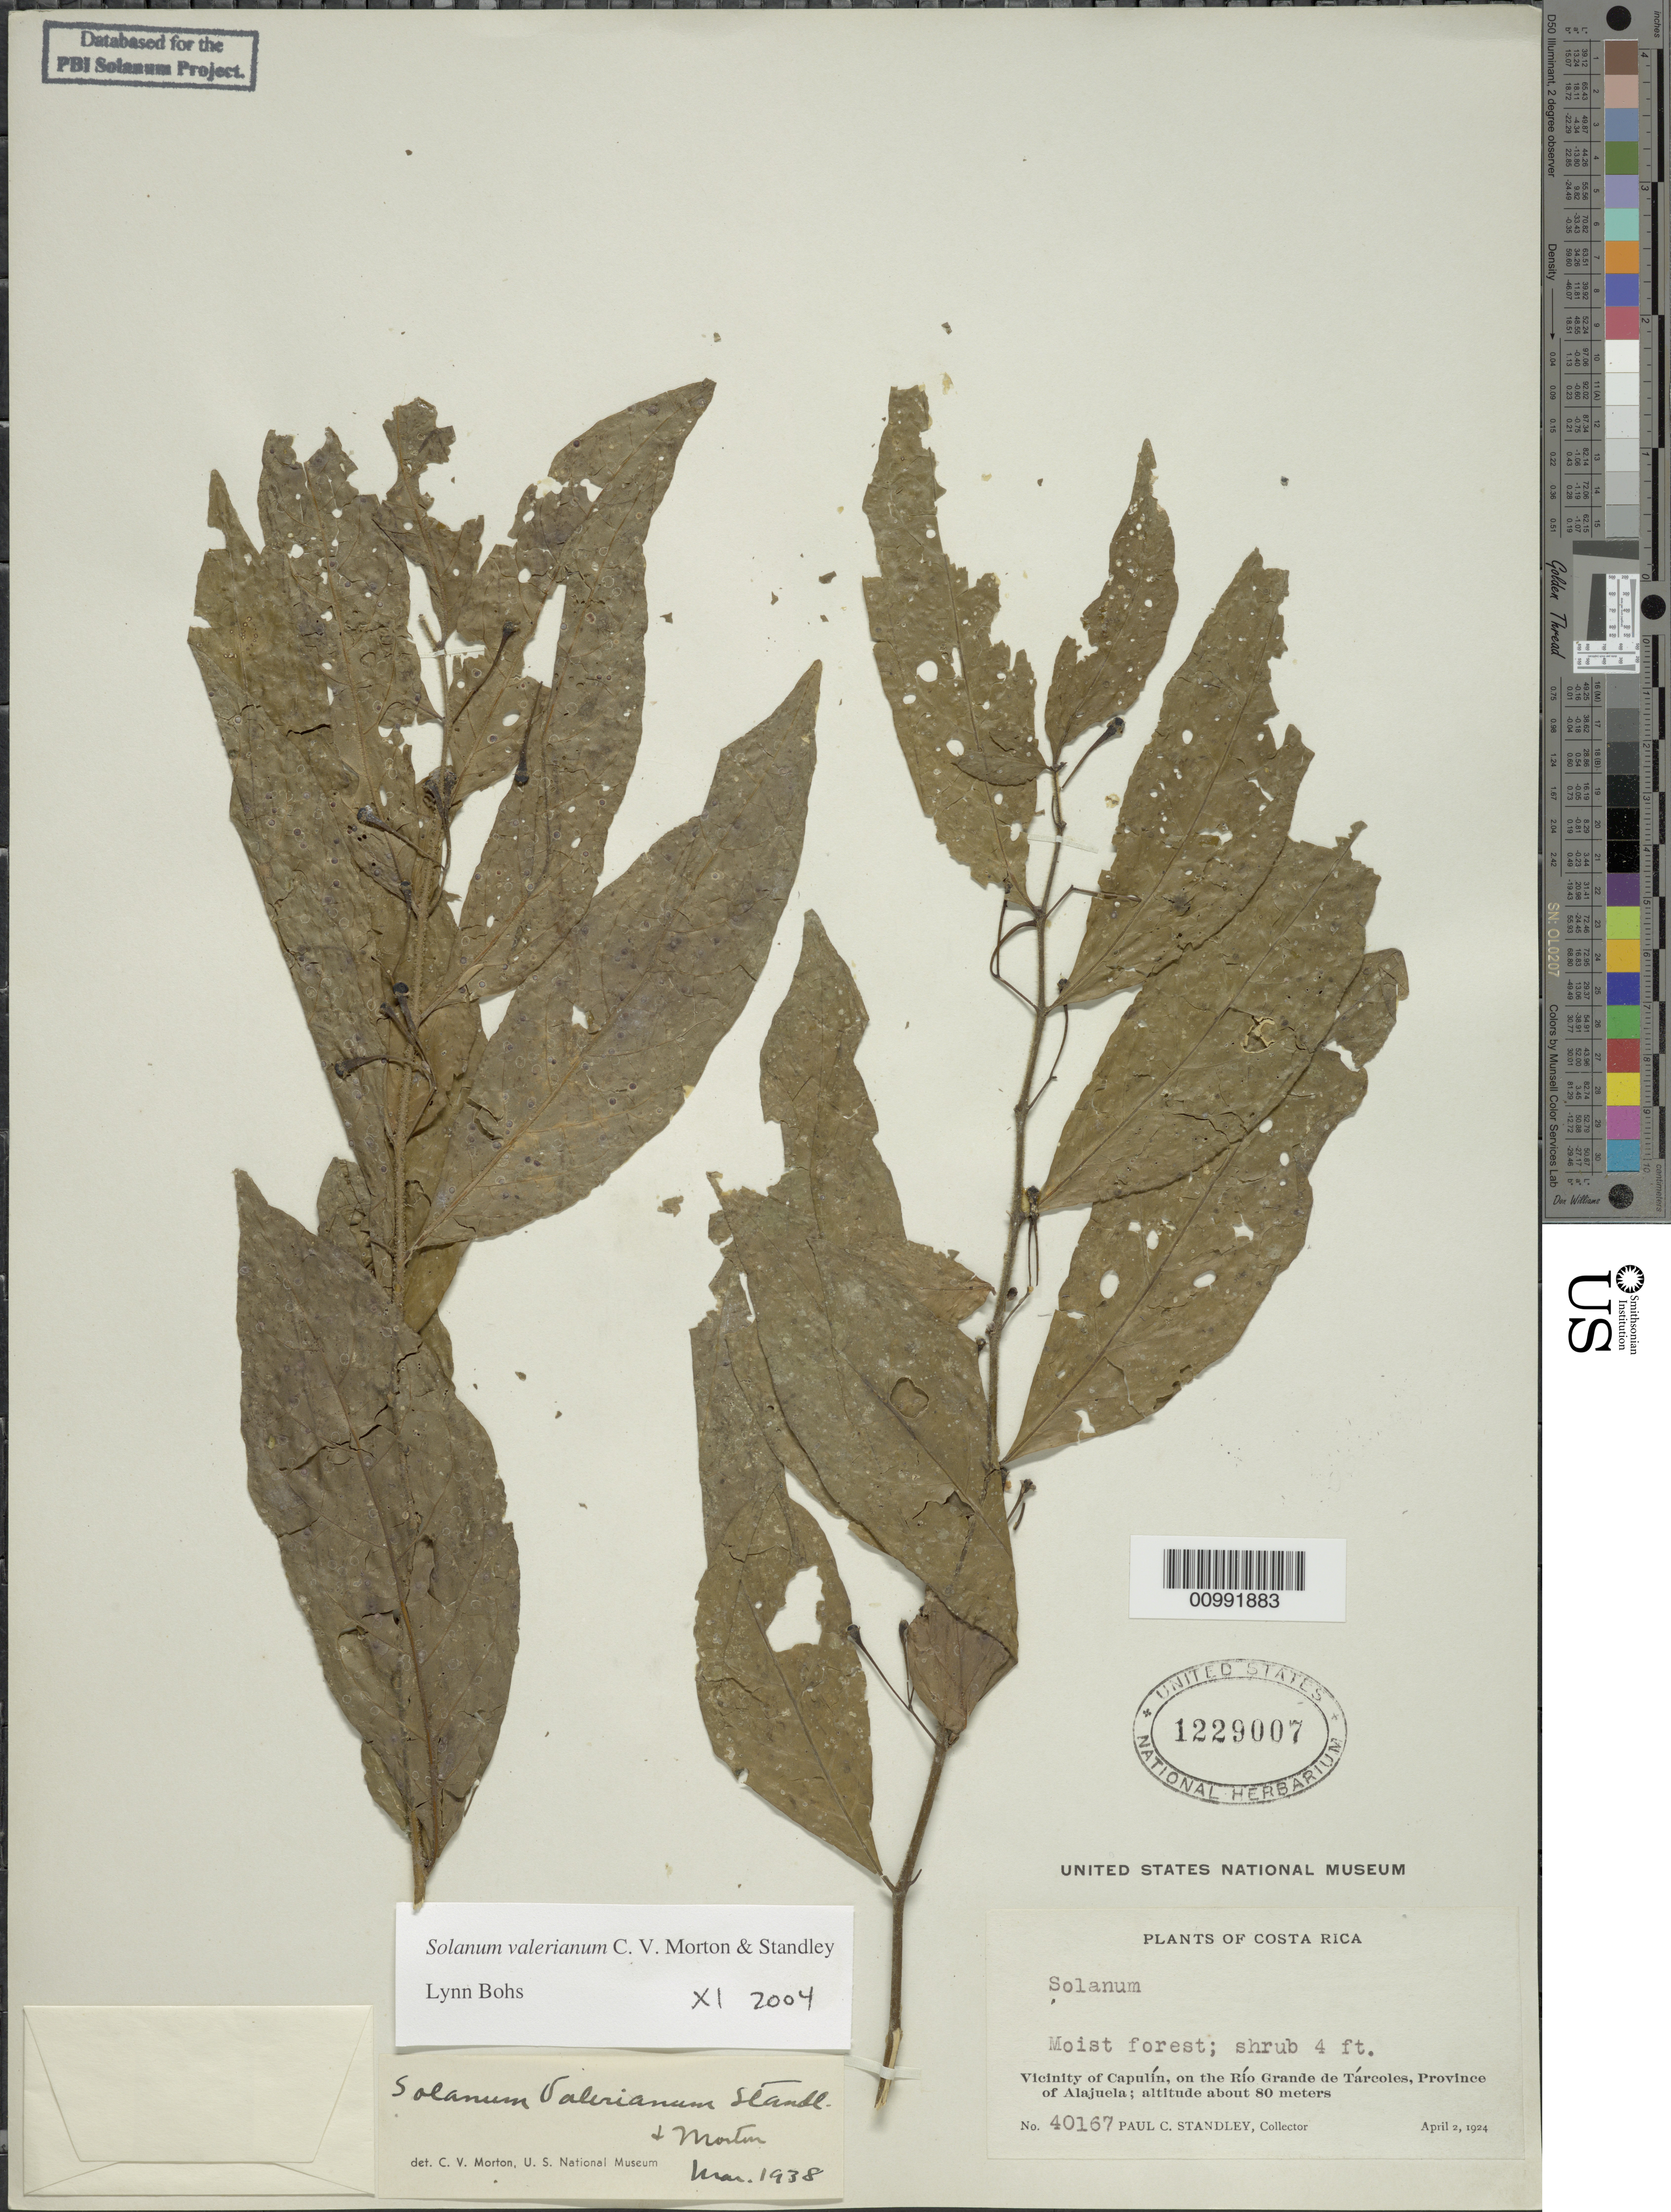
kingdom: Plantae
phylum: Tracheophyta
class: Magnoliopsida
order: Solanales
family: Solanaceae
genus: Solanum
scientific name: Solanum valerianum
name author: C.V. Morton & Standl.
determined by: Bohs, L. A.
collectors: P. C. Standley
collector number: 40167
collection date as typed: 2 Apr 1924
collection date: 1924-04-02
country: Costa Rica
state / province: Alajuela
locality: Vicinity of Capulín, on the Río Grande de Tárcoles.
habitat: Moist forest.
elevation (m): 80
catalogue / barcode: US 1229007